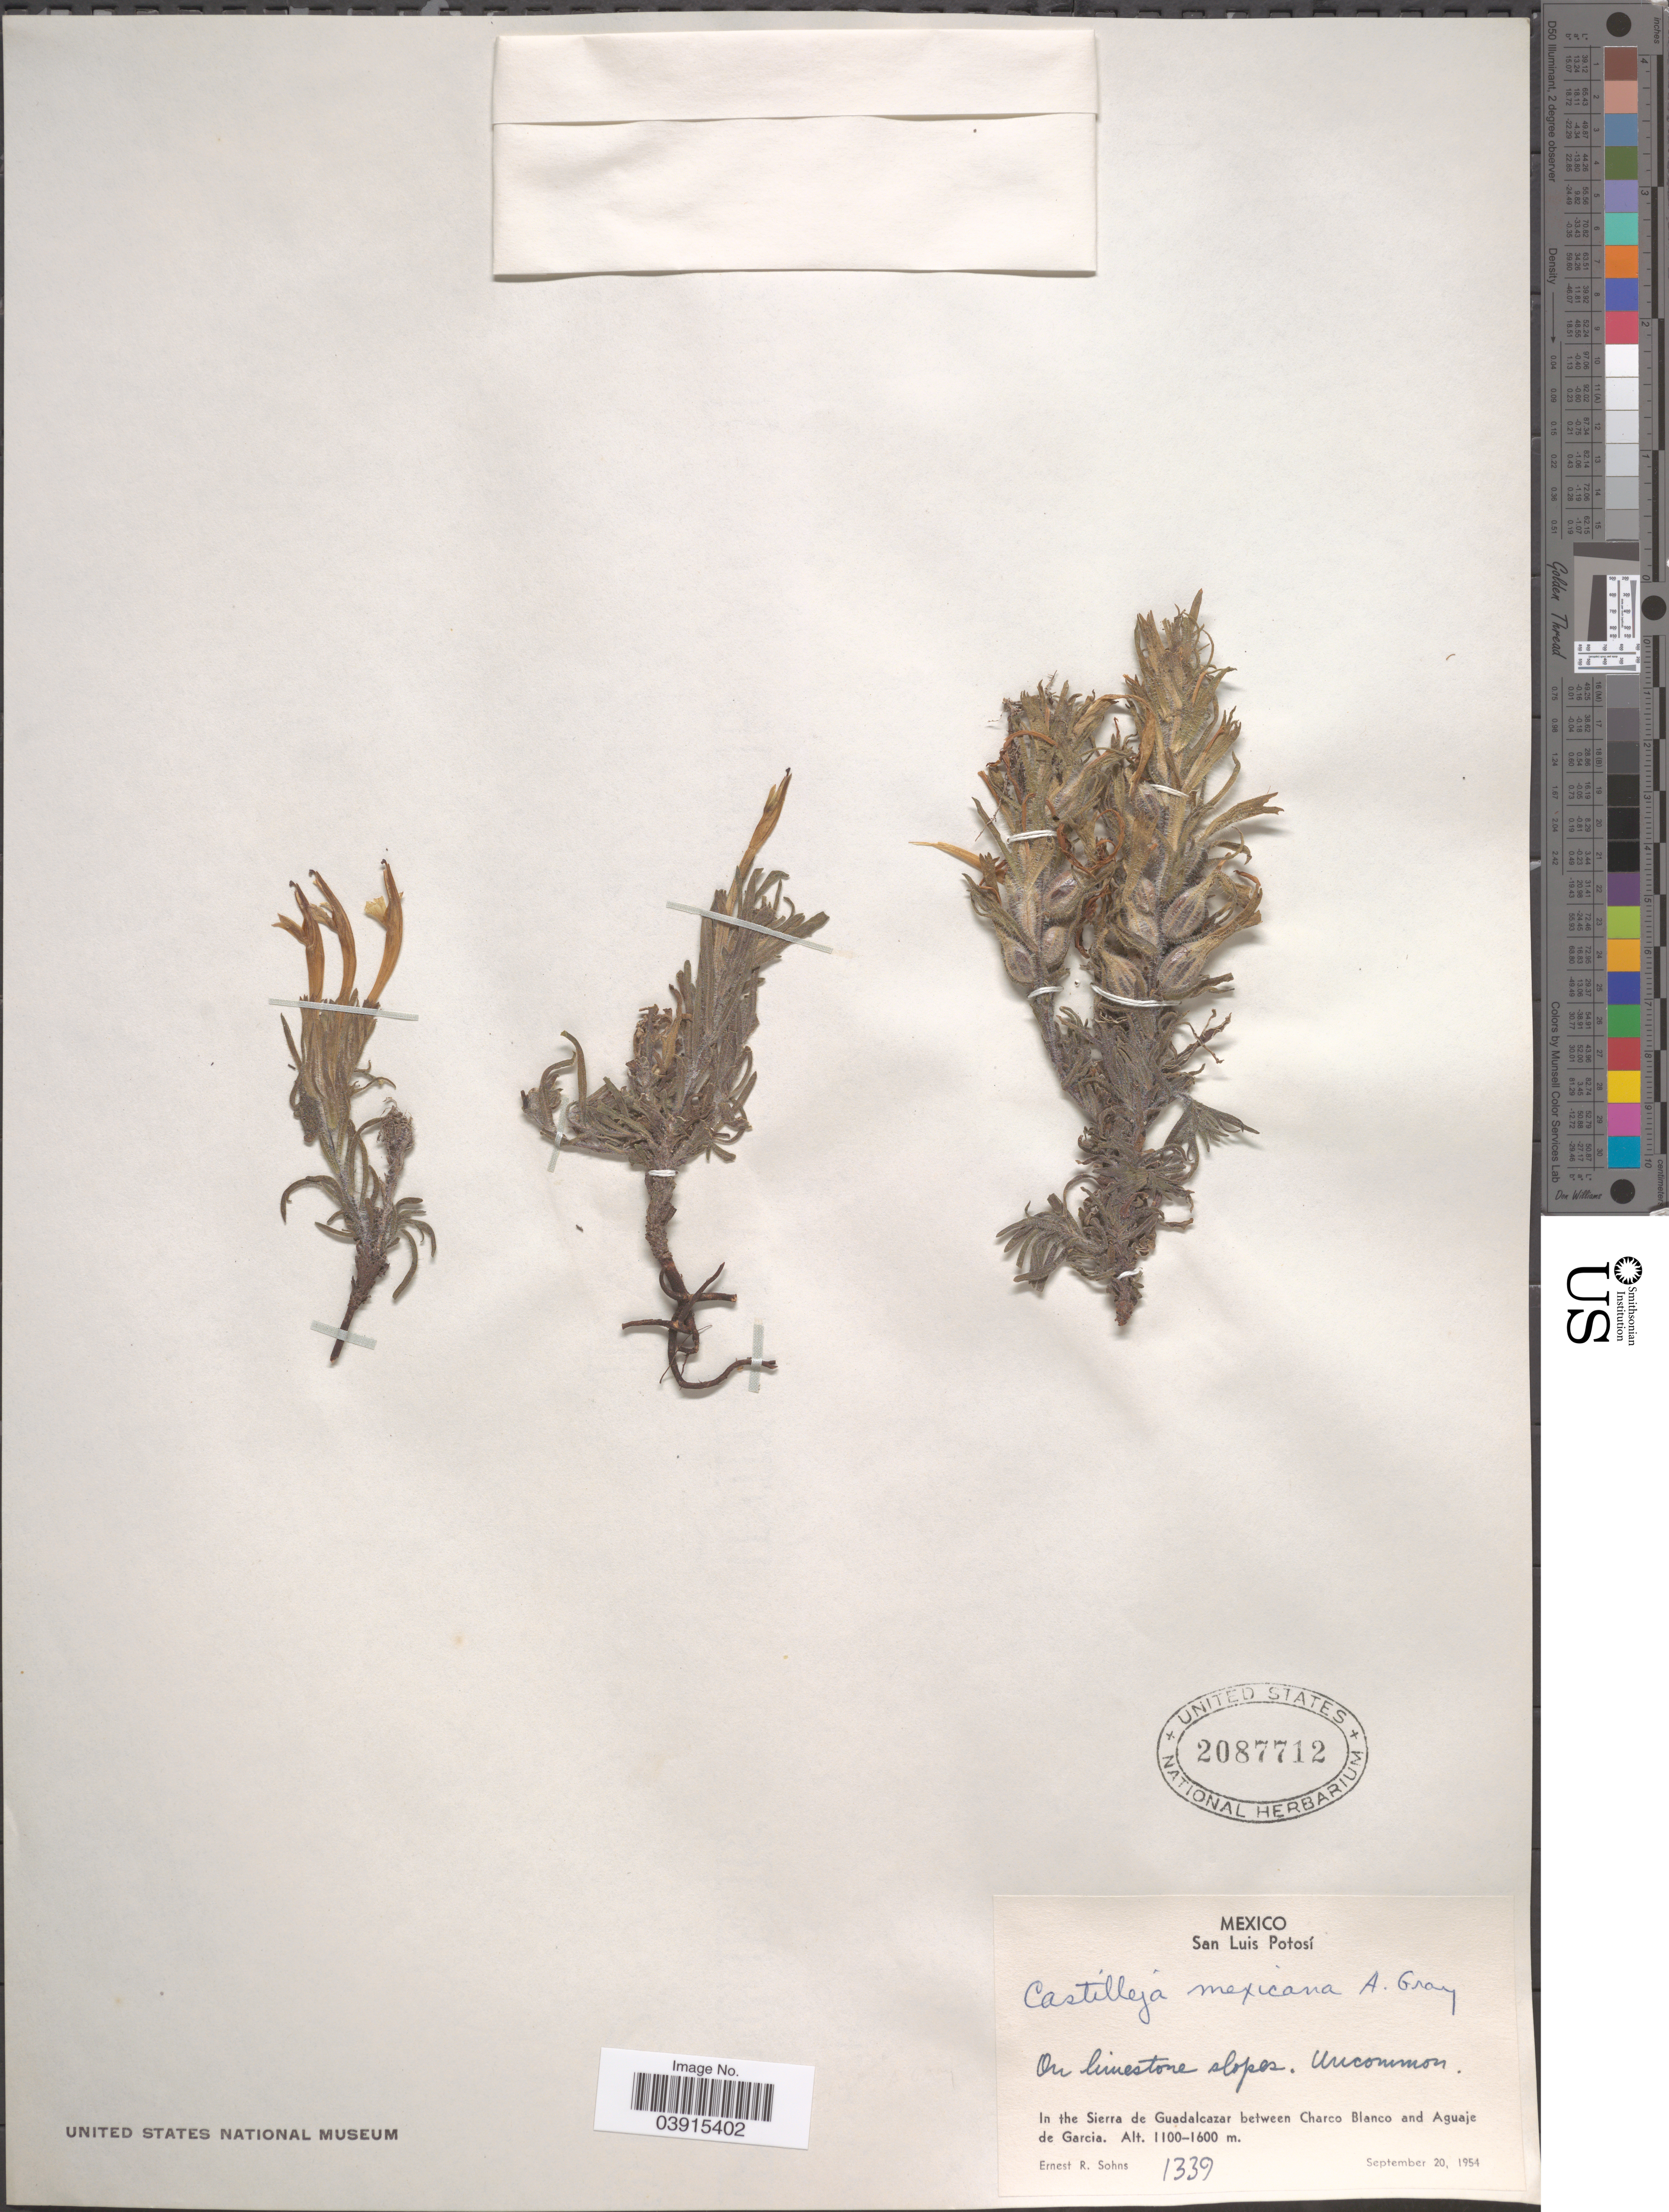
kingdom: Plantae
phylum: Tracheophyta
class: Magnoliopsida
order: Lamiales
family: Orobanchaceae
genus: Castilleja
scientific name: Castilleja mexicana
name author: (Hemsl.) A. Gray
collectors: E. R. Sohns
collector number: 1339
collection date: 1954-09-20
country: Mexico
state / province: San Luis Potosí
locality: In the Sierra de Guadalcazar between Charco Blanco and Aguaje de Garcia.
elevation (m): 1100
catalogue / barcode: US 2087712